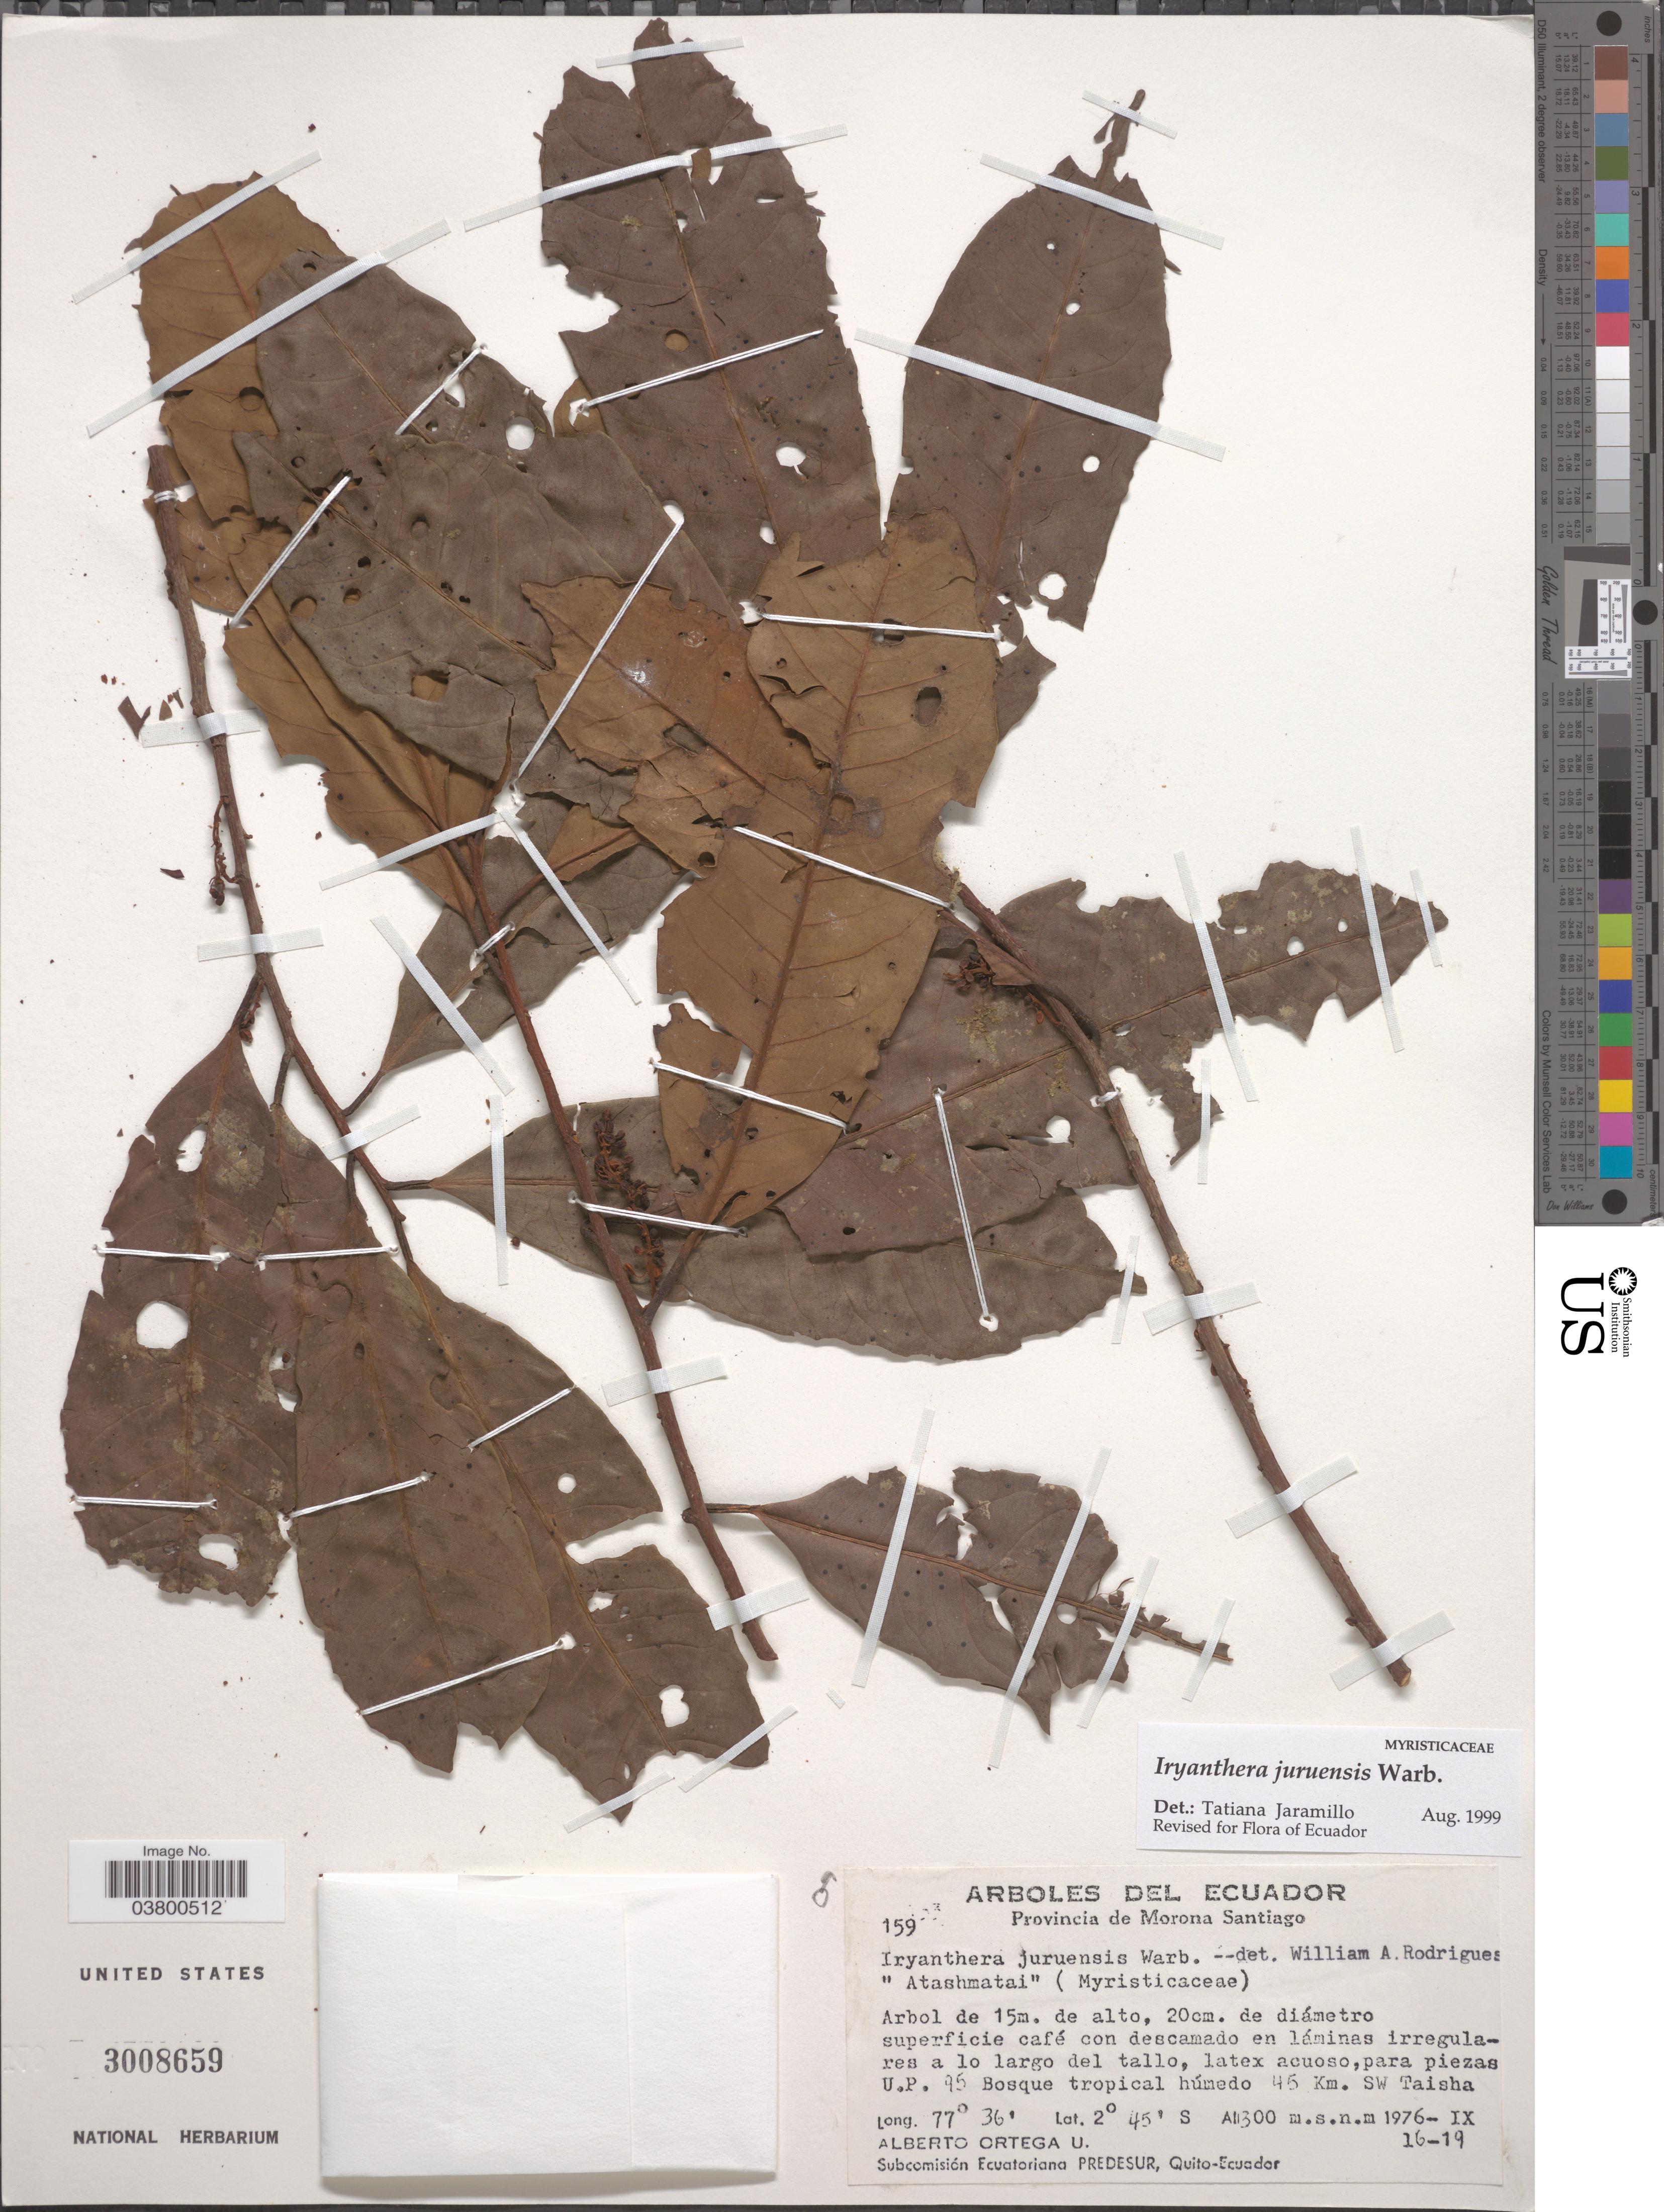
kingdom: Plantae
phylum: Tracheophyta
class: Magnoliopsida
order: Magnoliales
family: Myristicaceae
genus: Iryanthera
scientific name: Iryanthera juruensis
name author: Warb.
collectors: A. T. Ortega U.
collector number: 159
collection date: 1976-09-16/1976-09-19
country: Ecuador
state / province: Morona-Santiago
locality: U.P. 95 Bosque tropical húmedo 45 Km. SW Taisha.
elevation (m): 300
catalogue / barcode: US 3008659